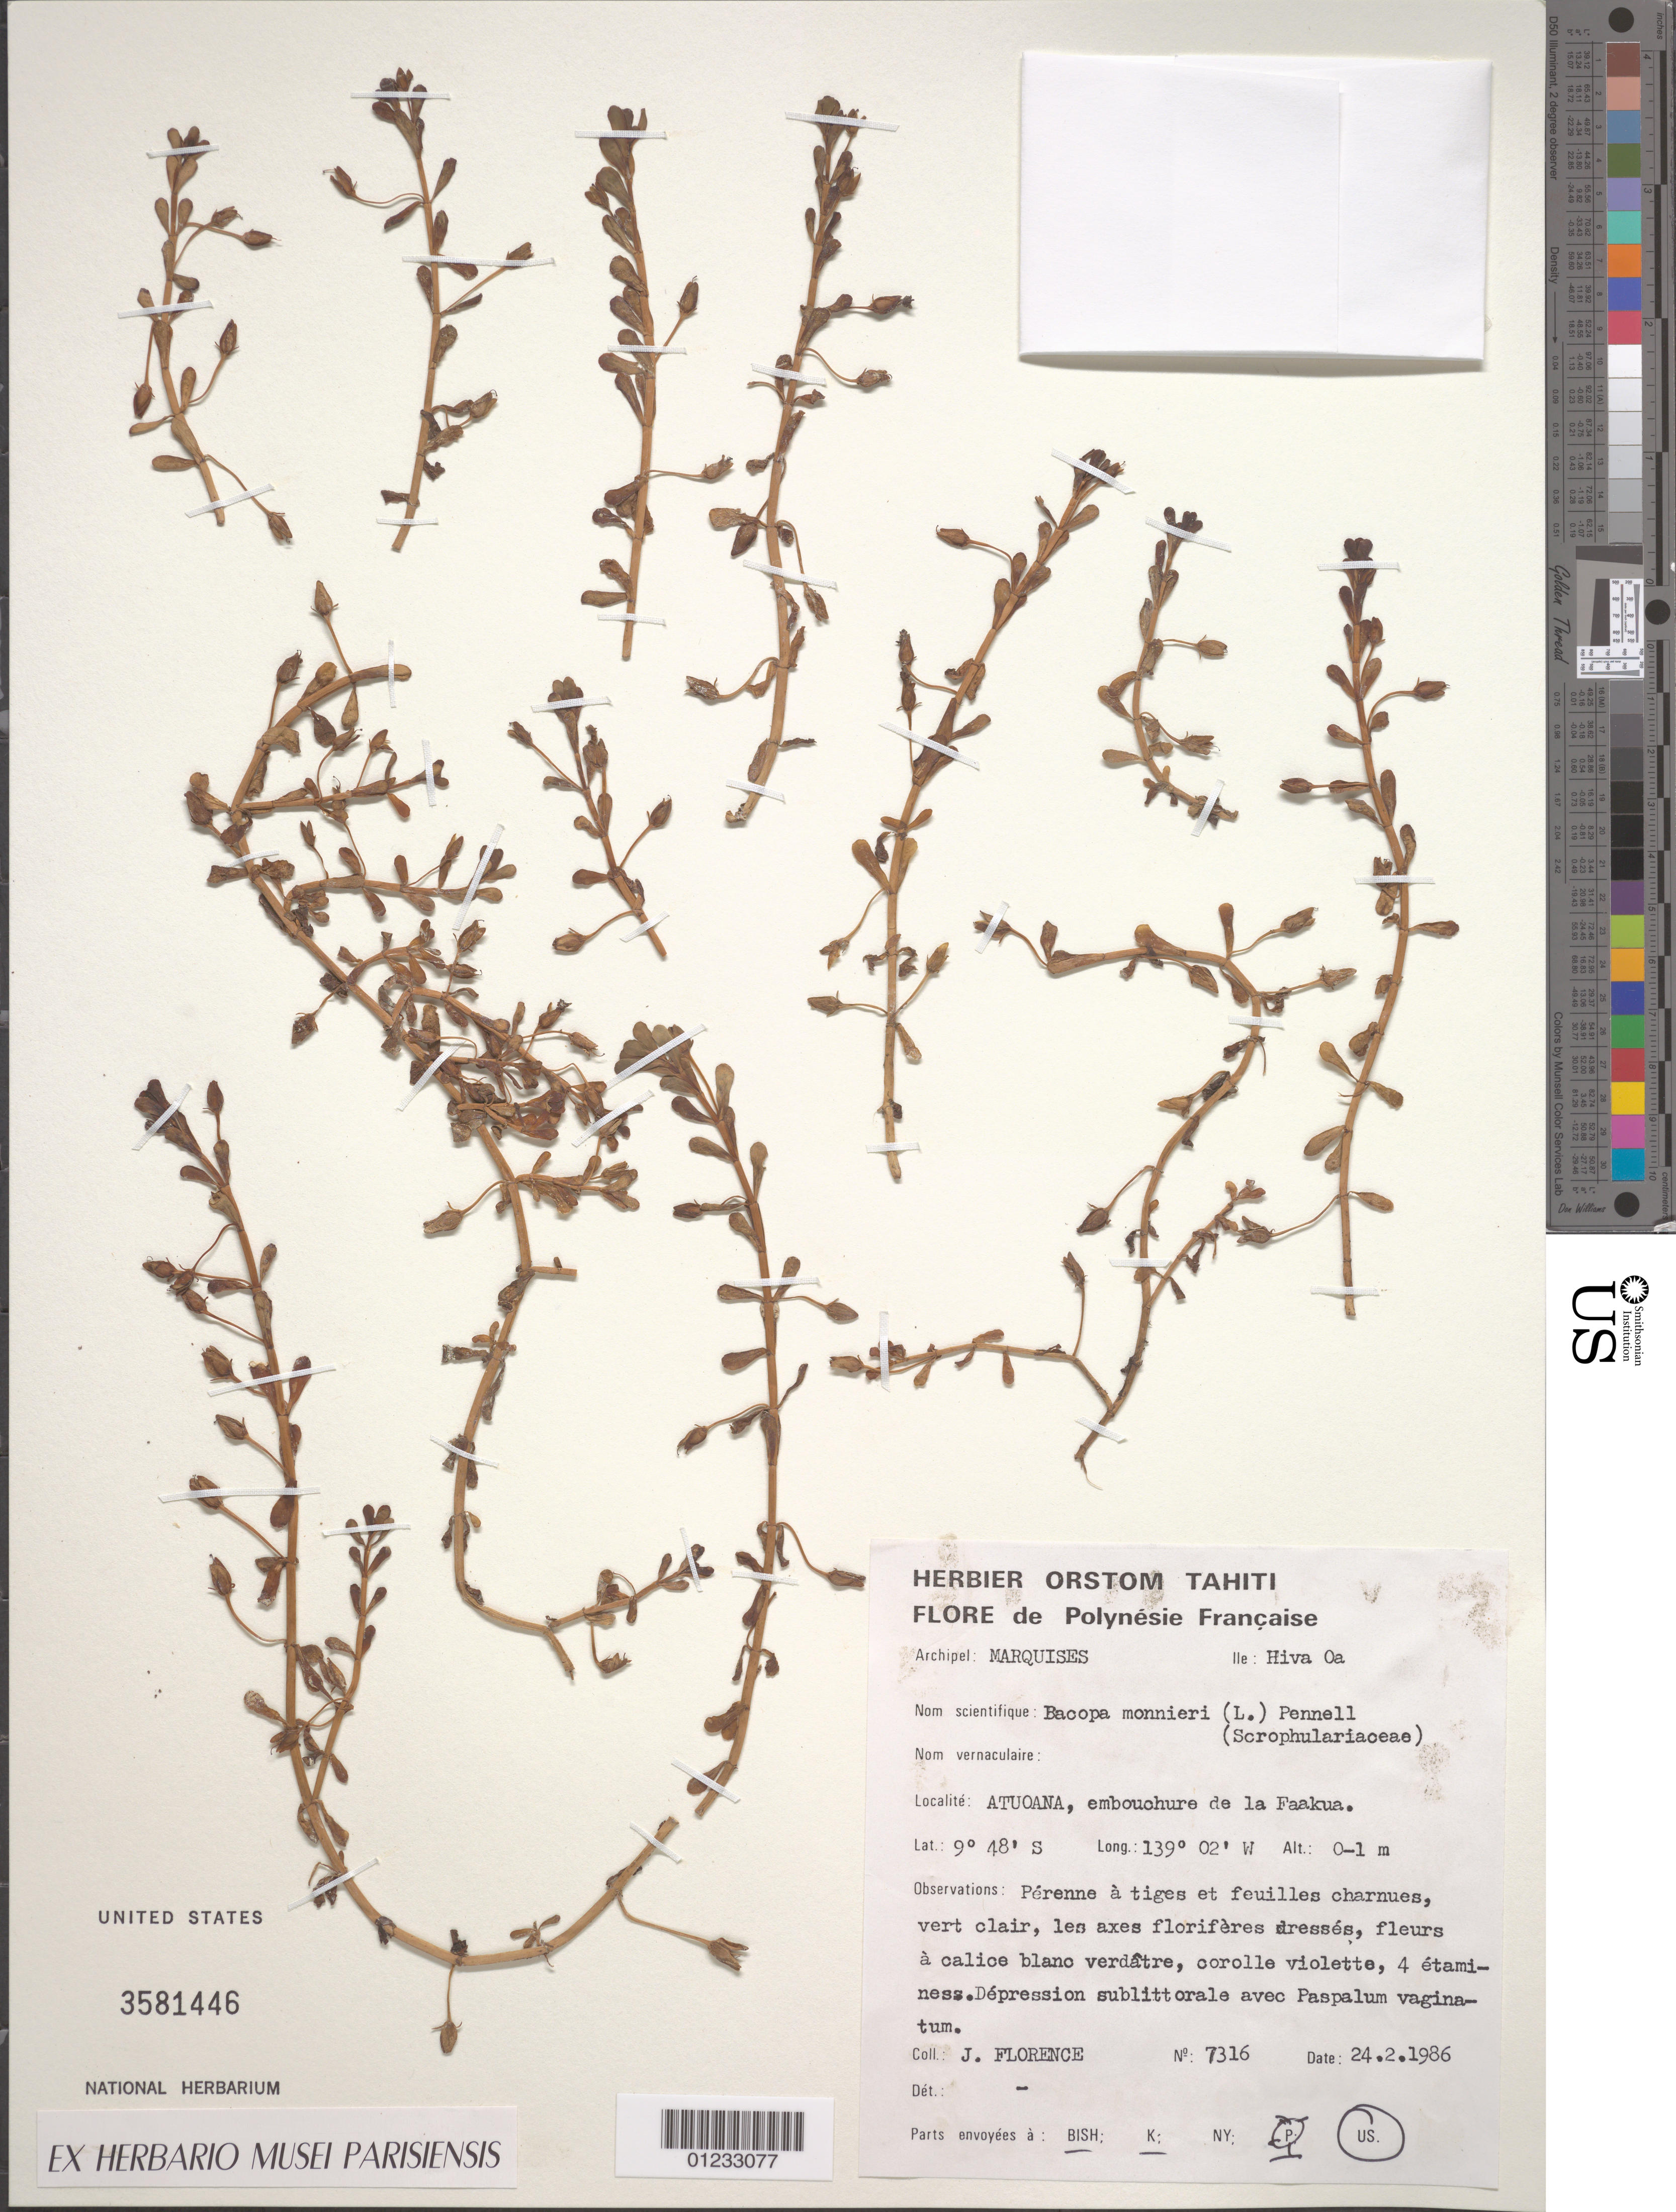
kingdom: Plantae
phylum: Tracheophyta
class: Magnoliopsida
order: Lamiales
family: Plantaginaceae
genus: Bacopa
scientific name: Bacopa monnieri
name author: (L.) Wettst.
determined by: Florence, J.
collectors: J. Florence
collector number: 7316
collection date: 1986-02-24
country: French Polynesia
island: Hiva Oa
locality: Atuona, embouchure de la Faakua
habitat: Dépression sublittorale avec Paspalum vaginatum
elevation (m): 0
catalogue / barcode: US 3581446